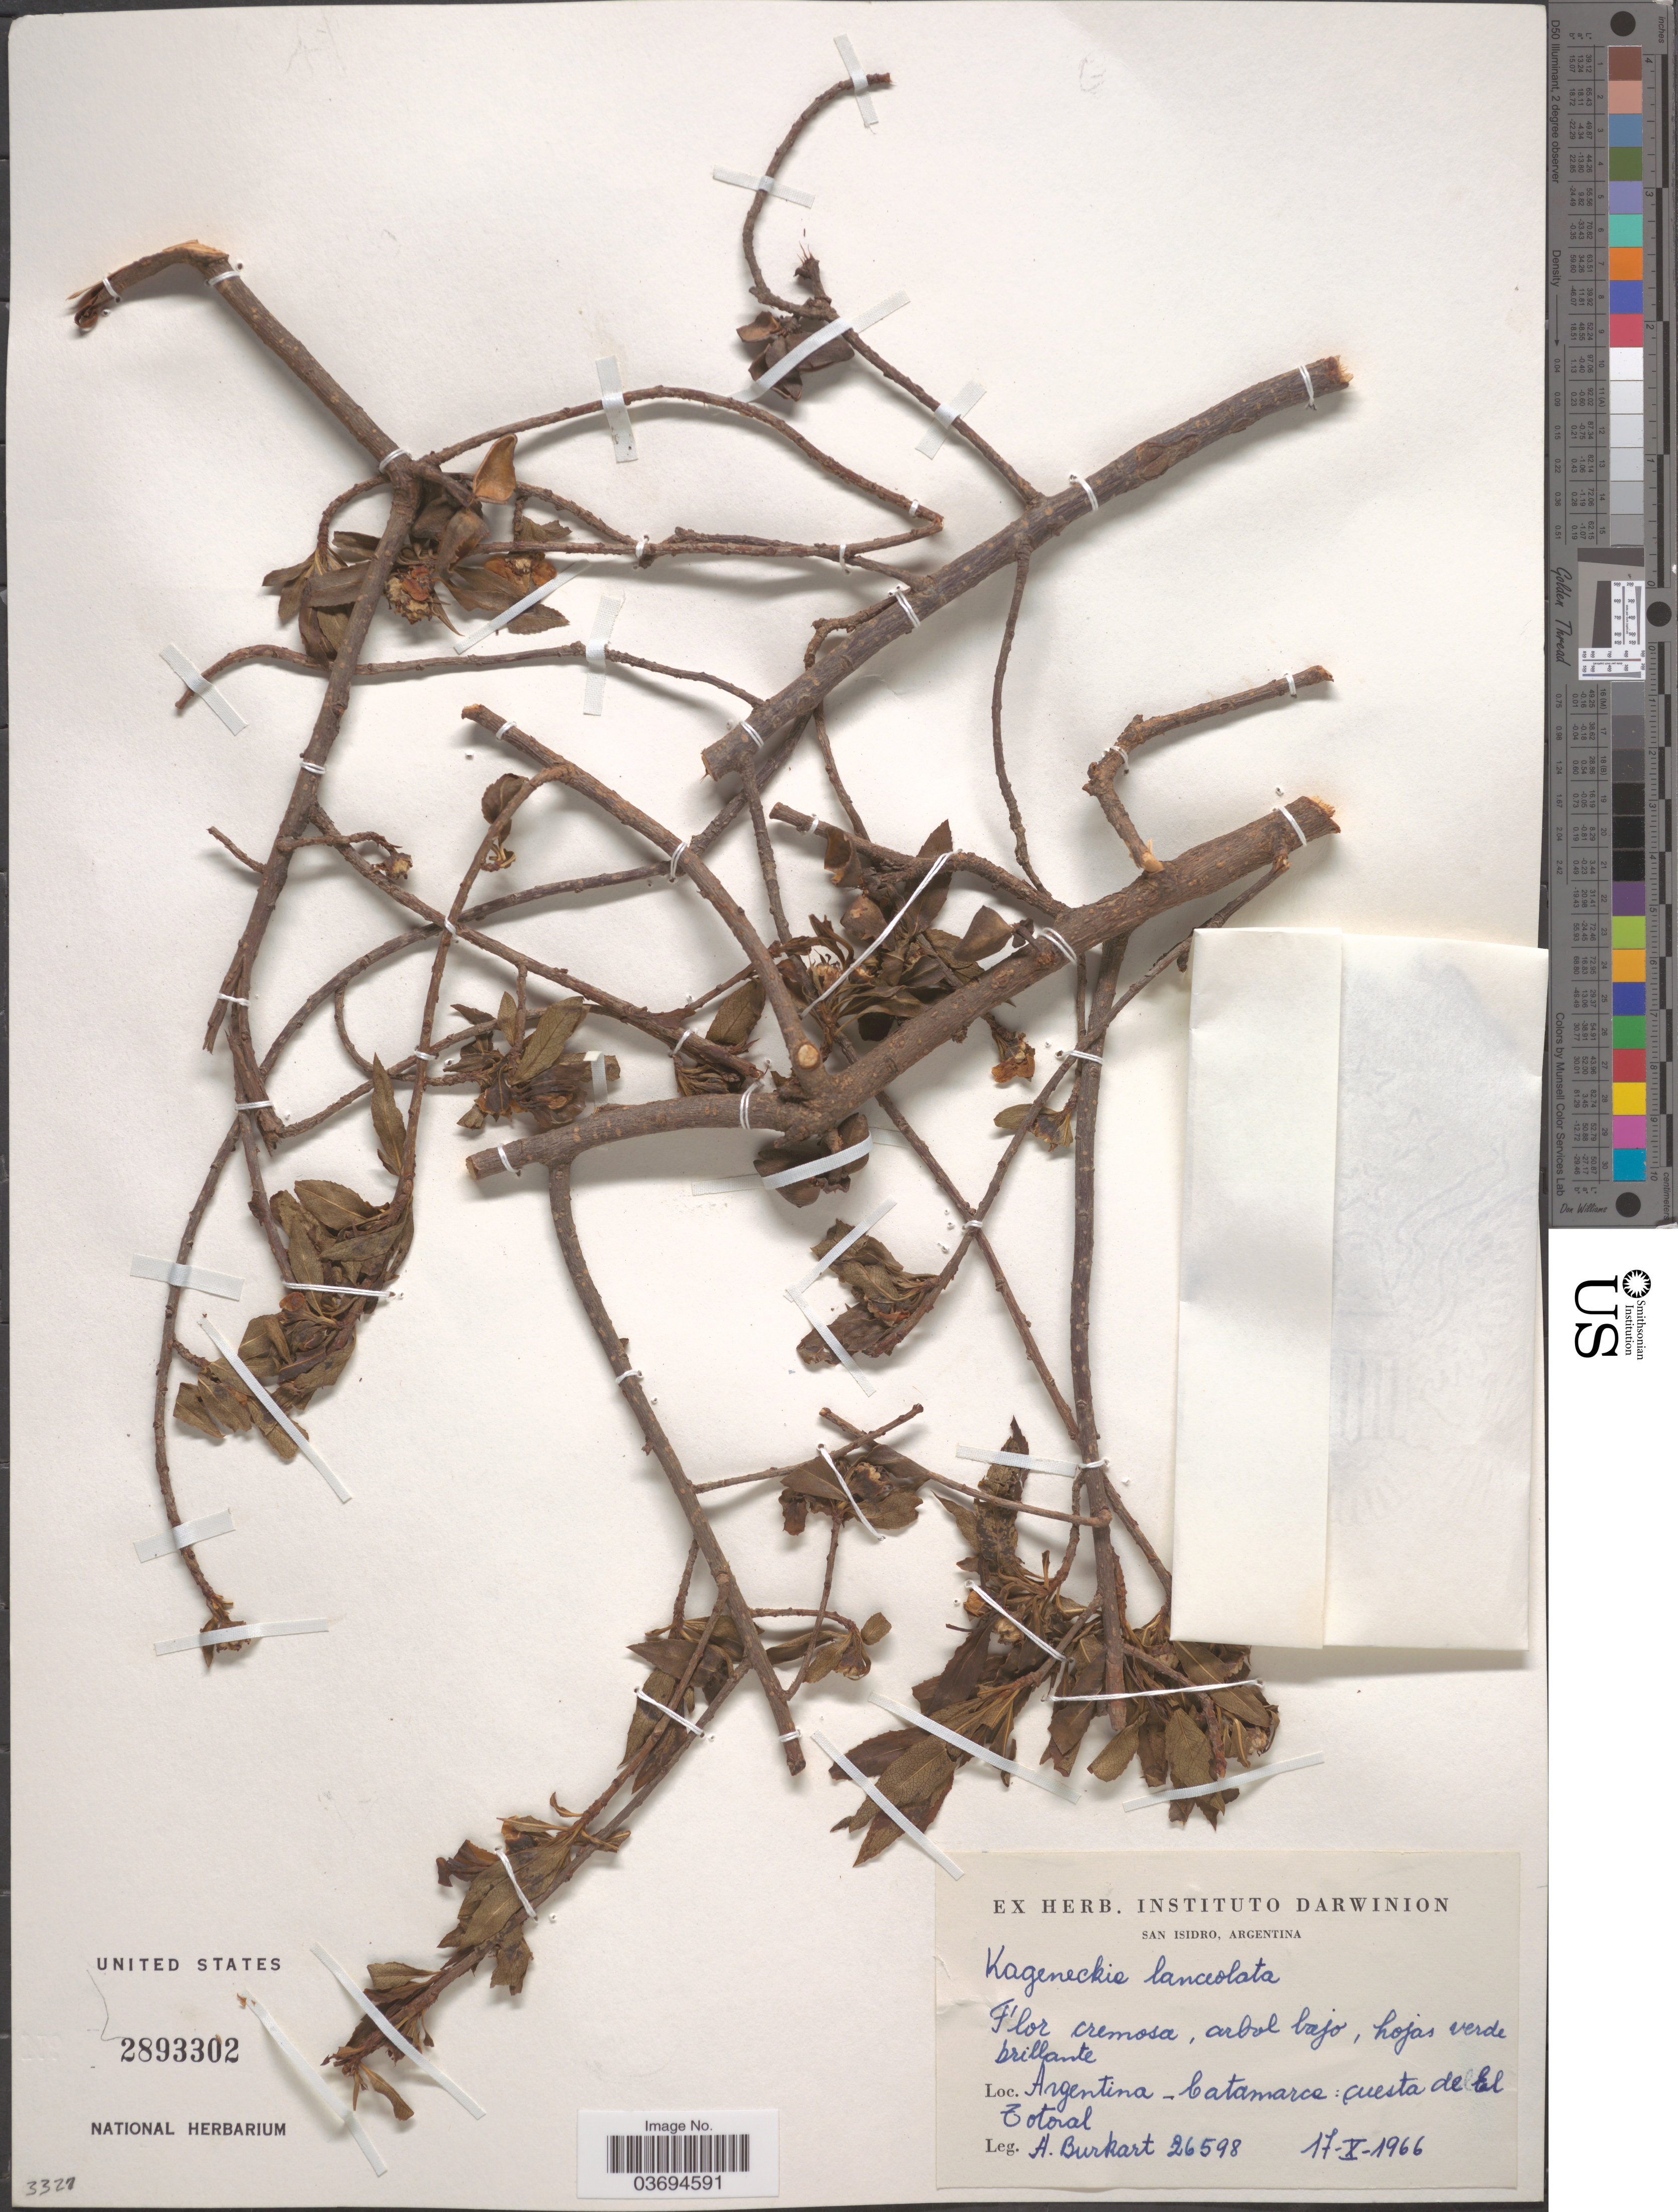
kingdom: Plantae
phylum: Tracheophyta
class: Magnoliopsida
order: Rosales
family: Rosaceae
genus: Kageneckia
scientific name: Kageneckia lanceolata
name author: Ruiz & Pav.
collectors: A. E. Burkart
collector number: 26598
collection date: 1966-10-17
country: Argentina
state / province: Catamarca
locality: Cuesta de El Totoral.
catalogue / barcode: US 2893302